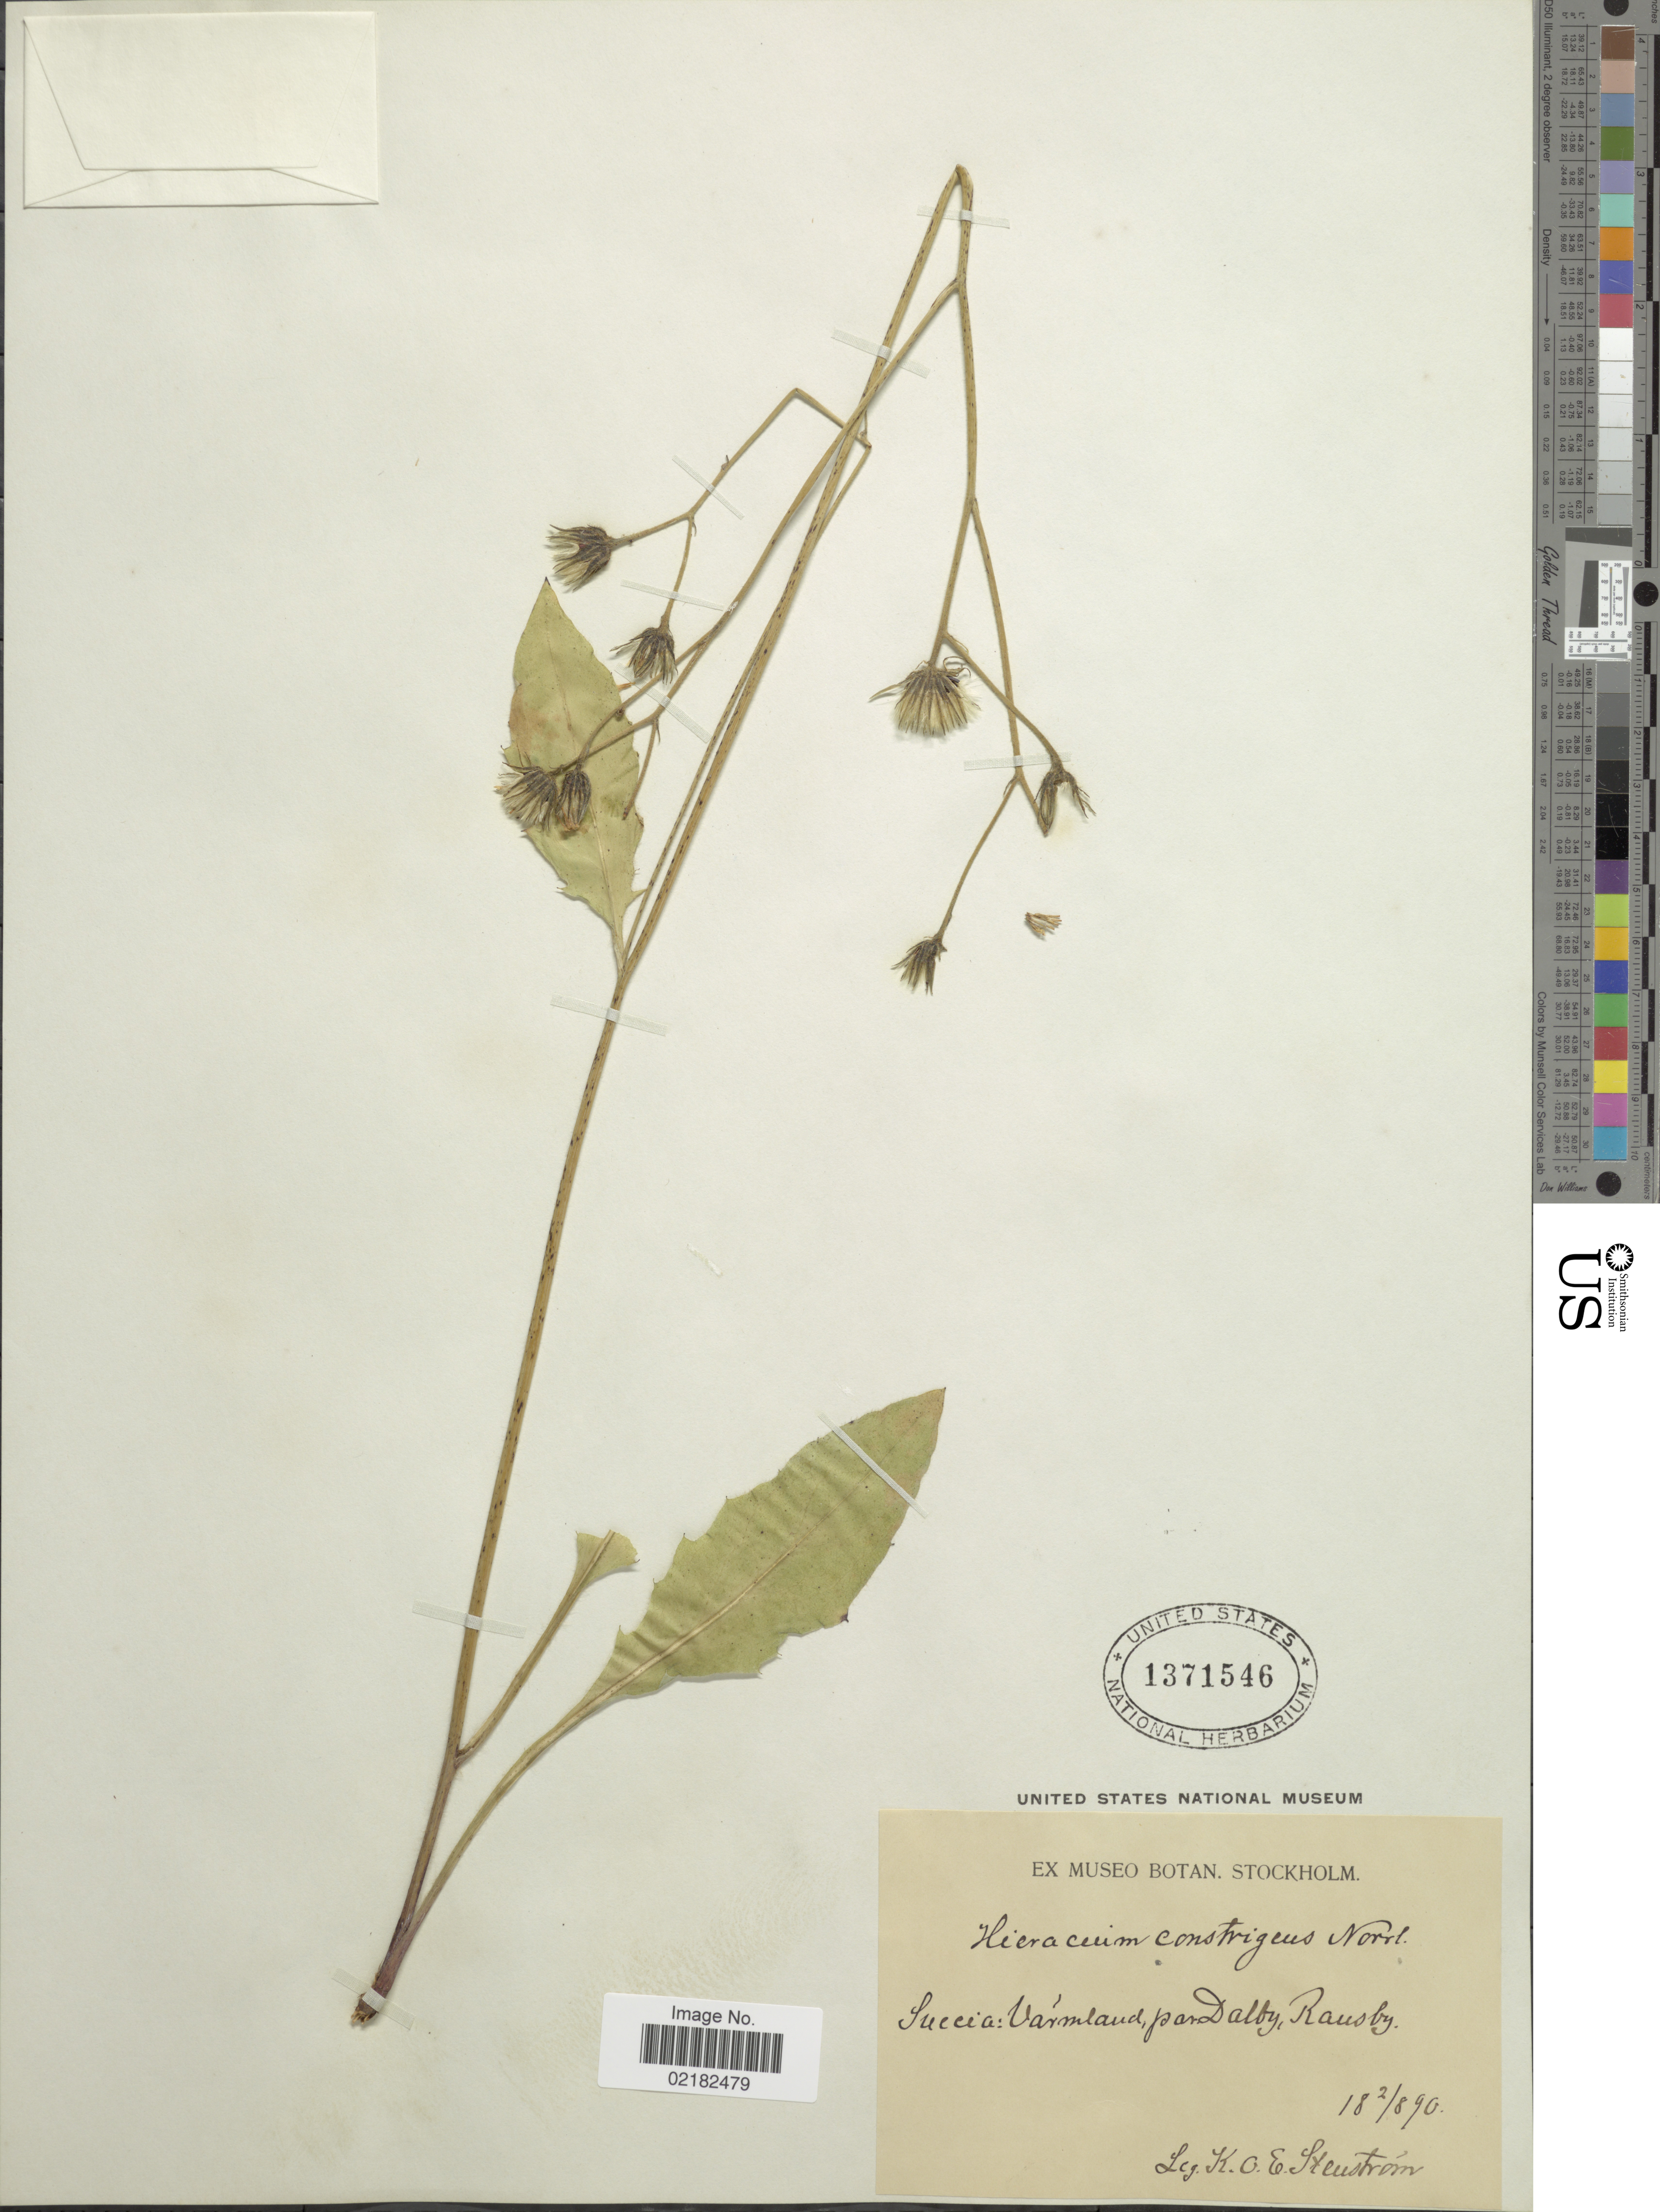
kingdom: Plantae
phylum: Tracheophyta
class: Magnoliopsida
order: Asterales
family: Asteraceae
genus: Hieracium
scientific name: Hieracium constringens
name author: Norrlin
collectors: K. O. E. Stenström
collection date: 1890-08-02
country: Sweden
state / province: Varmland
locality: Suecia, Varmland, par. Dalby, Rausby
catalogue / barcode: US 1371546